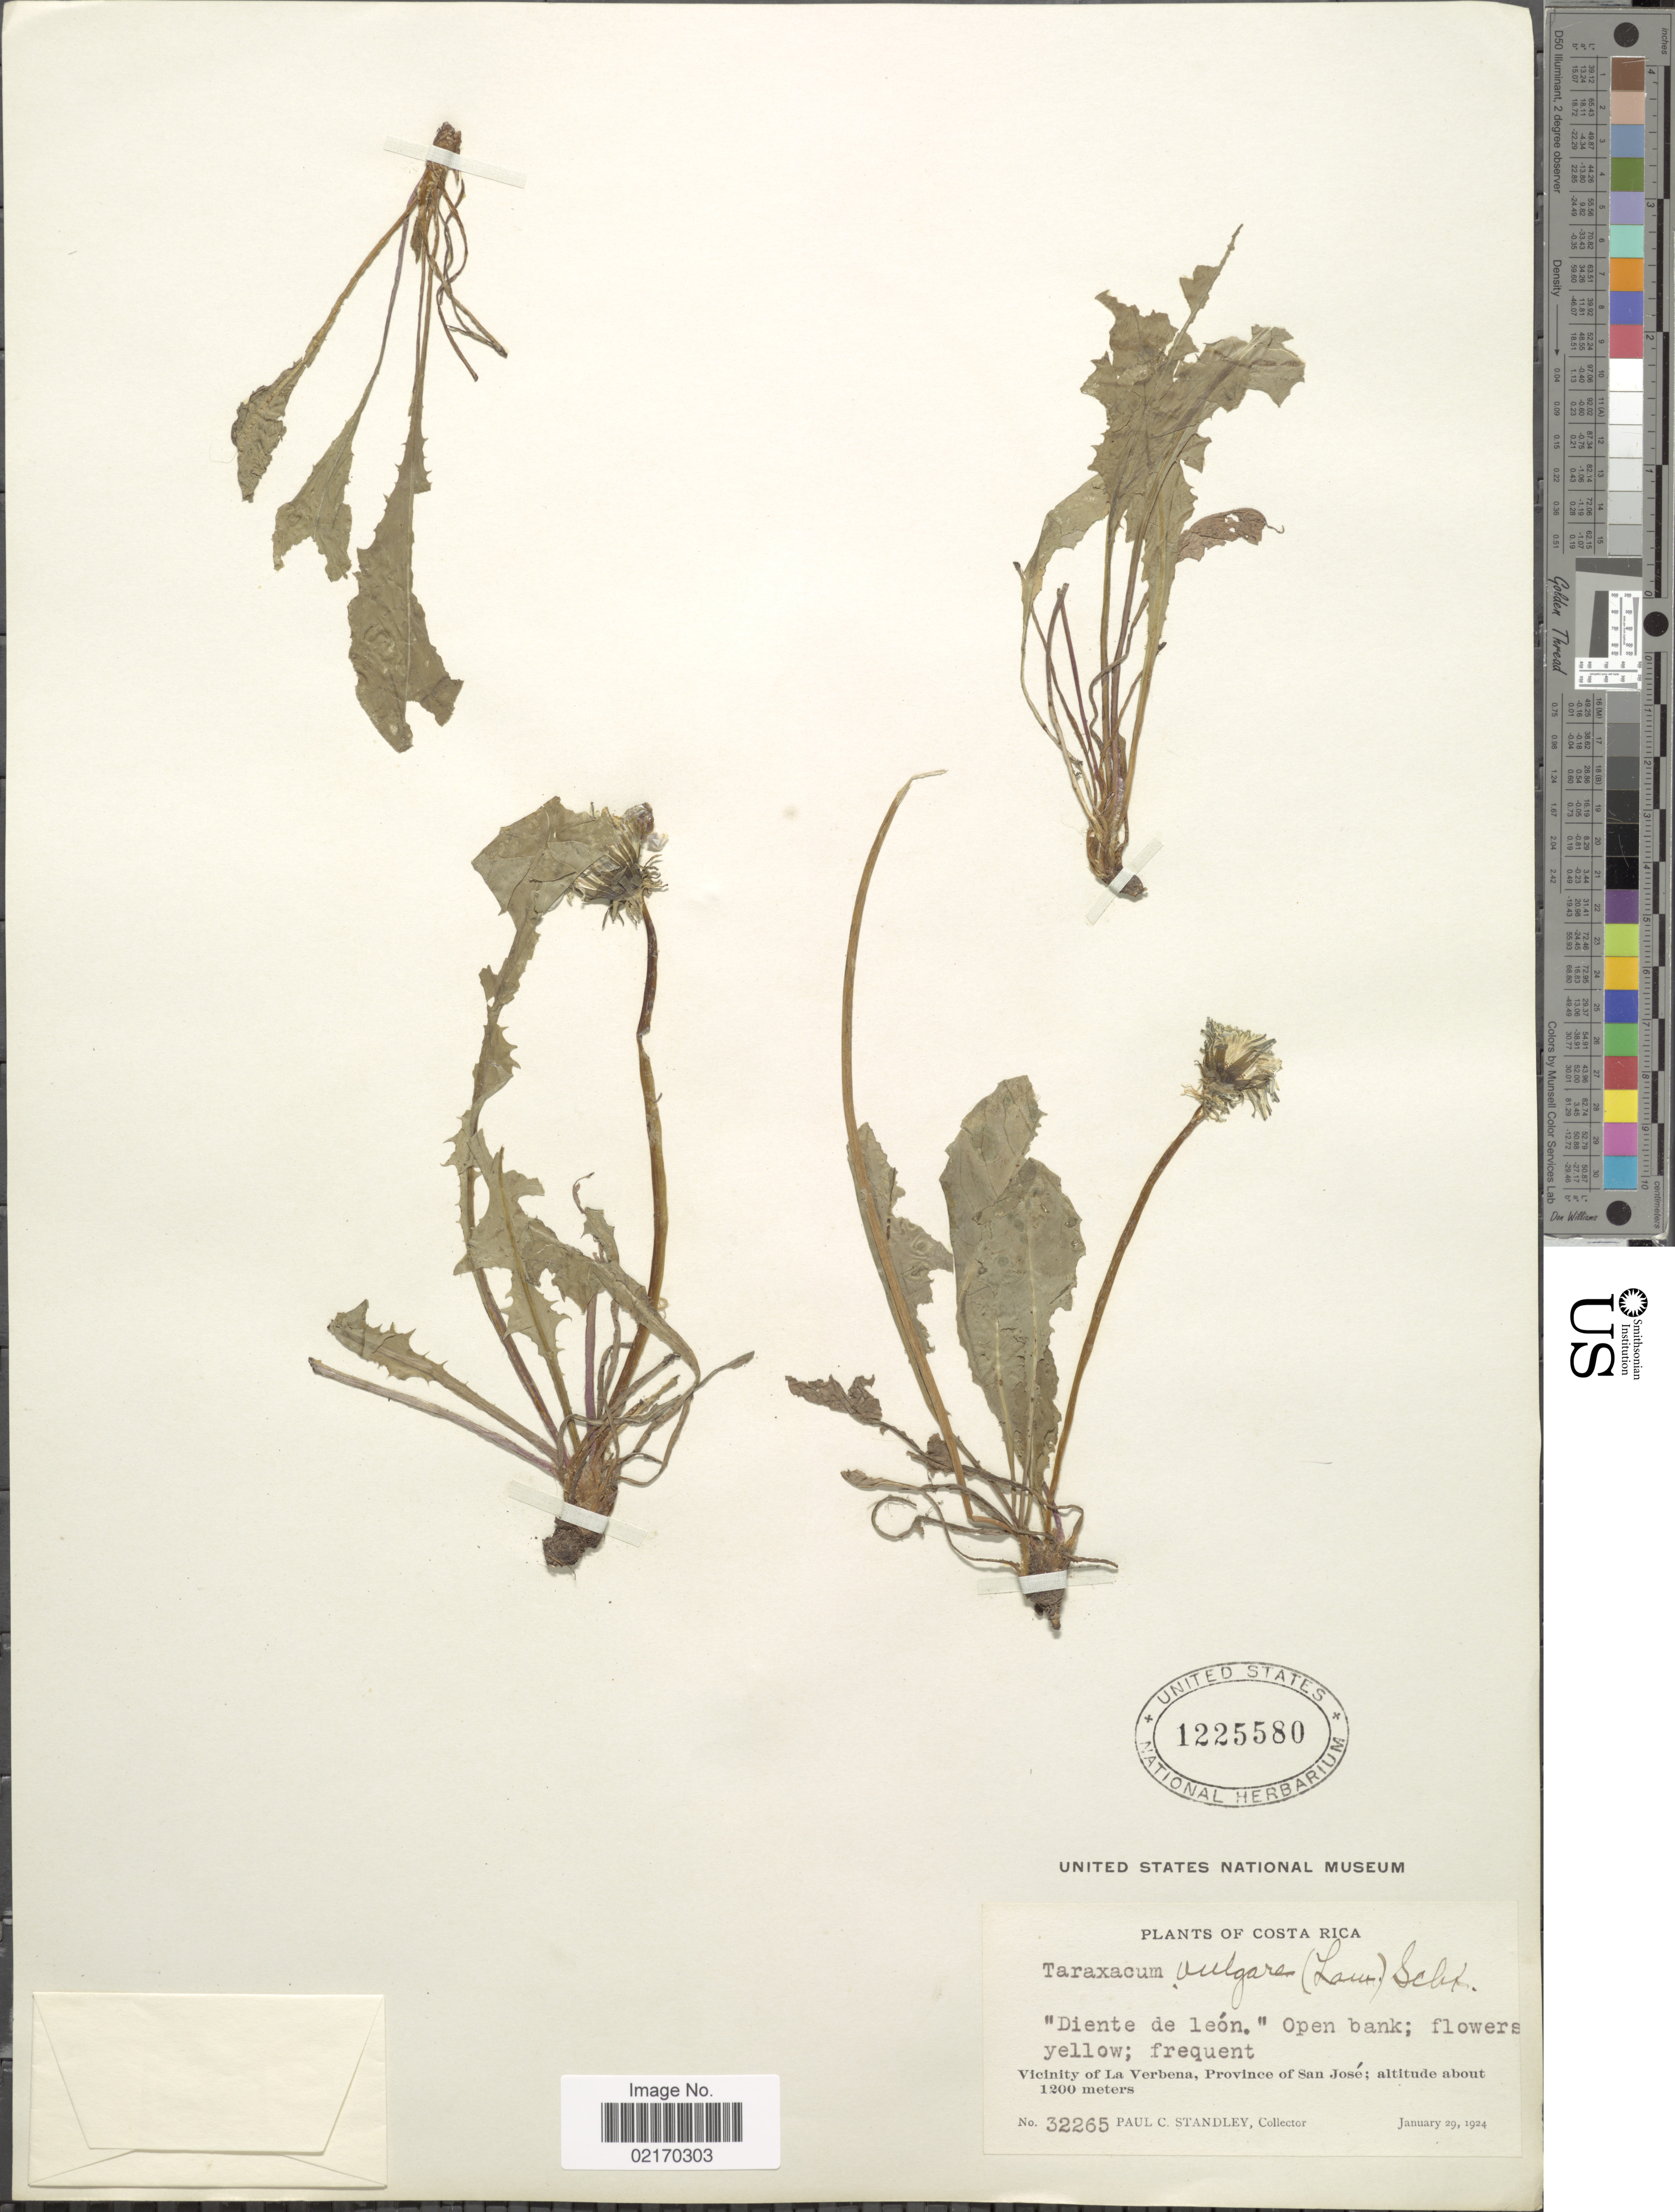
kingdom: Plantae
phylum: Tracheophyta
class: Magnoliopsida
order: Asterales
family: Asteraceae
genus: Taraxacum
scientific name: Taraxacum officinale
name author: G.H. Weber ex F.H. Wigg.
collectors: P. C. Standley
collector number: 32265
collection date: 1924-01-29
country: Costa Rica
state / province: San José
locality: Vicinity of La Verbana.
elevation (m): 1200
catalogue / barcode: US 1225580